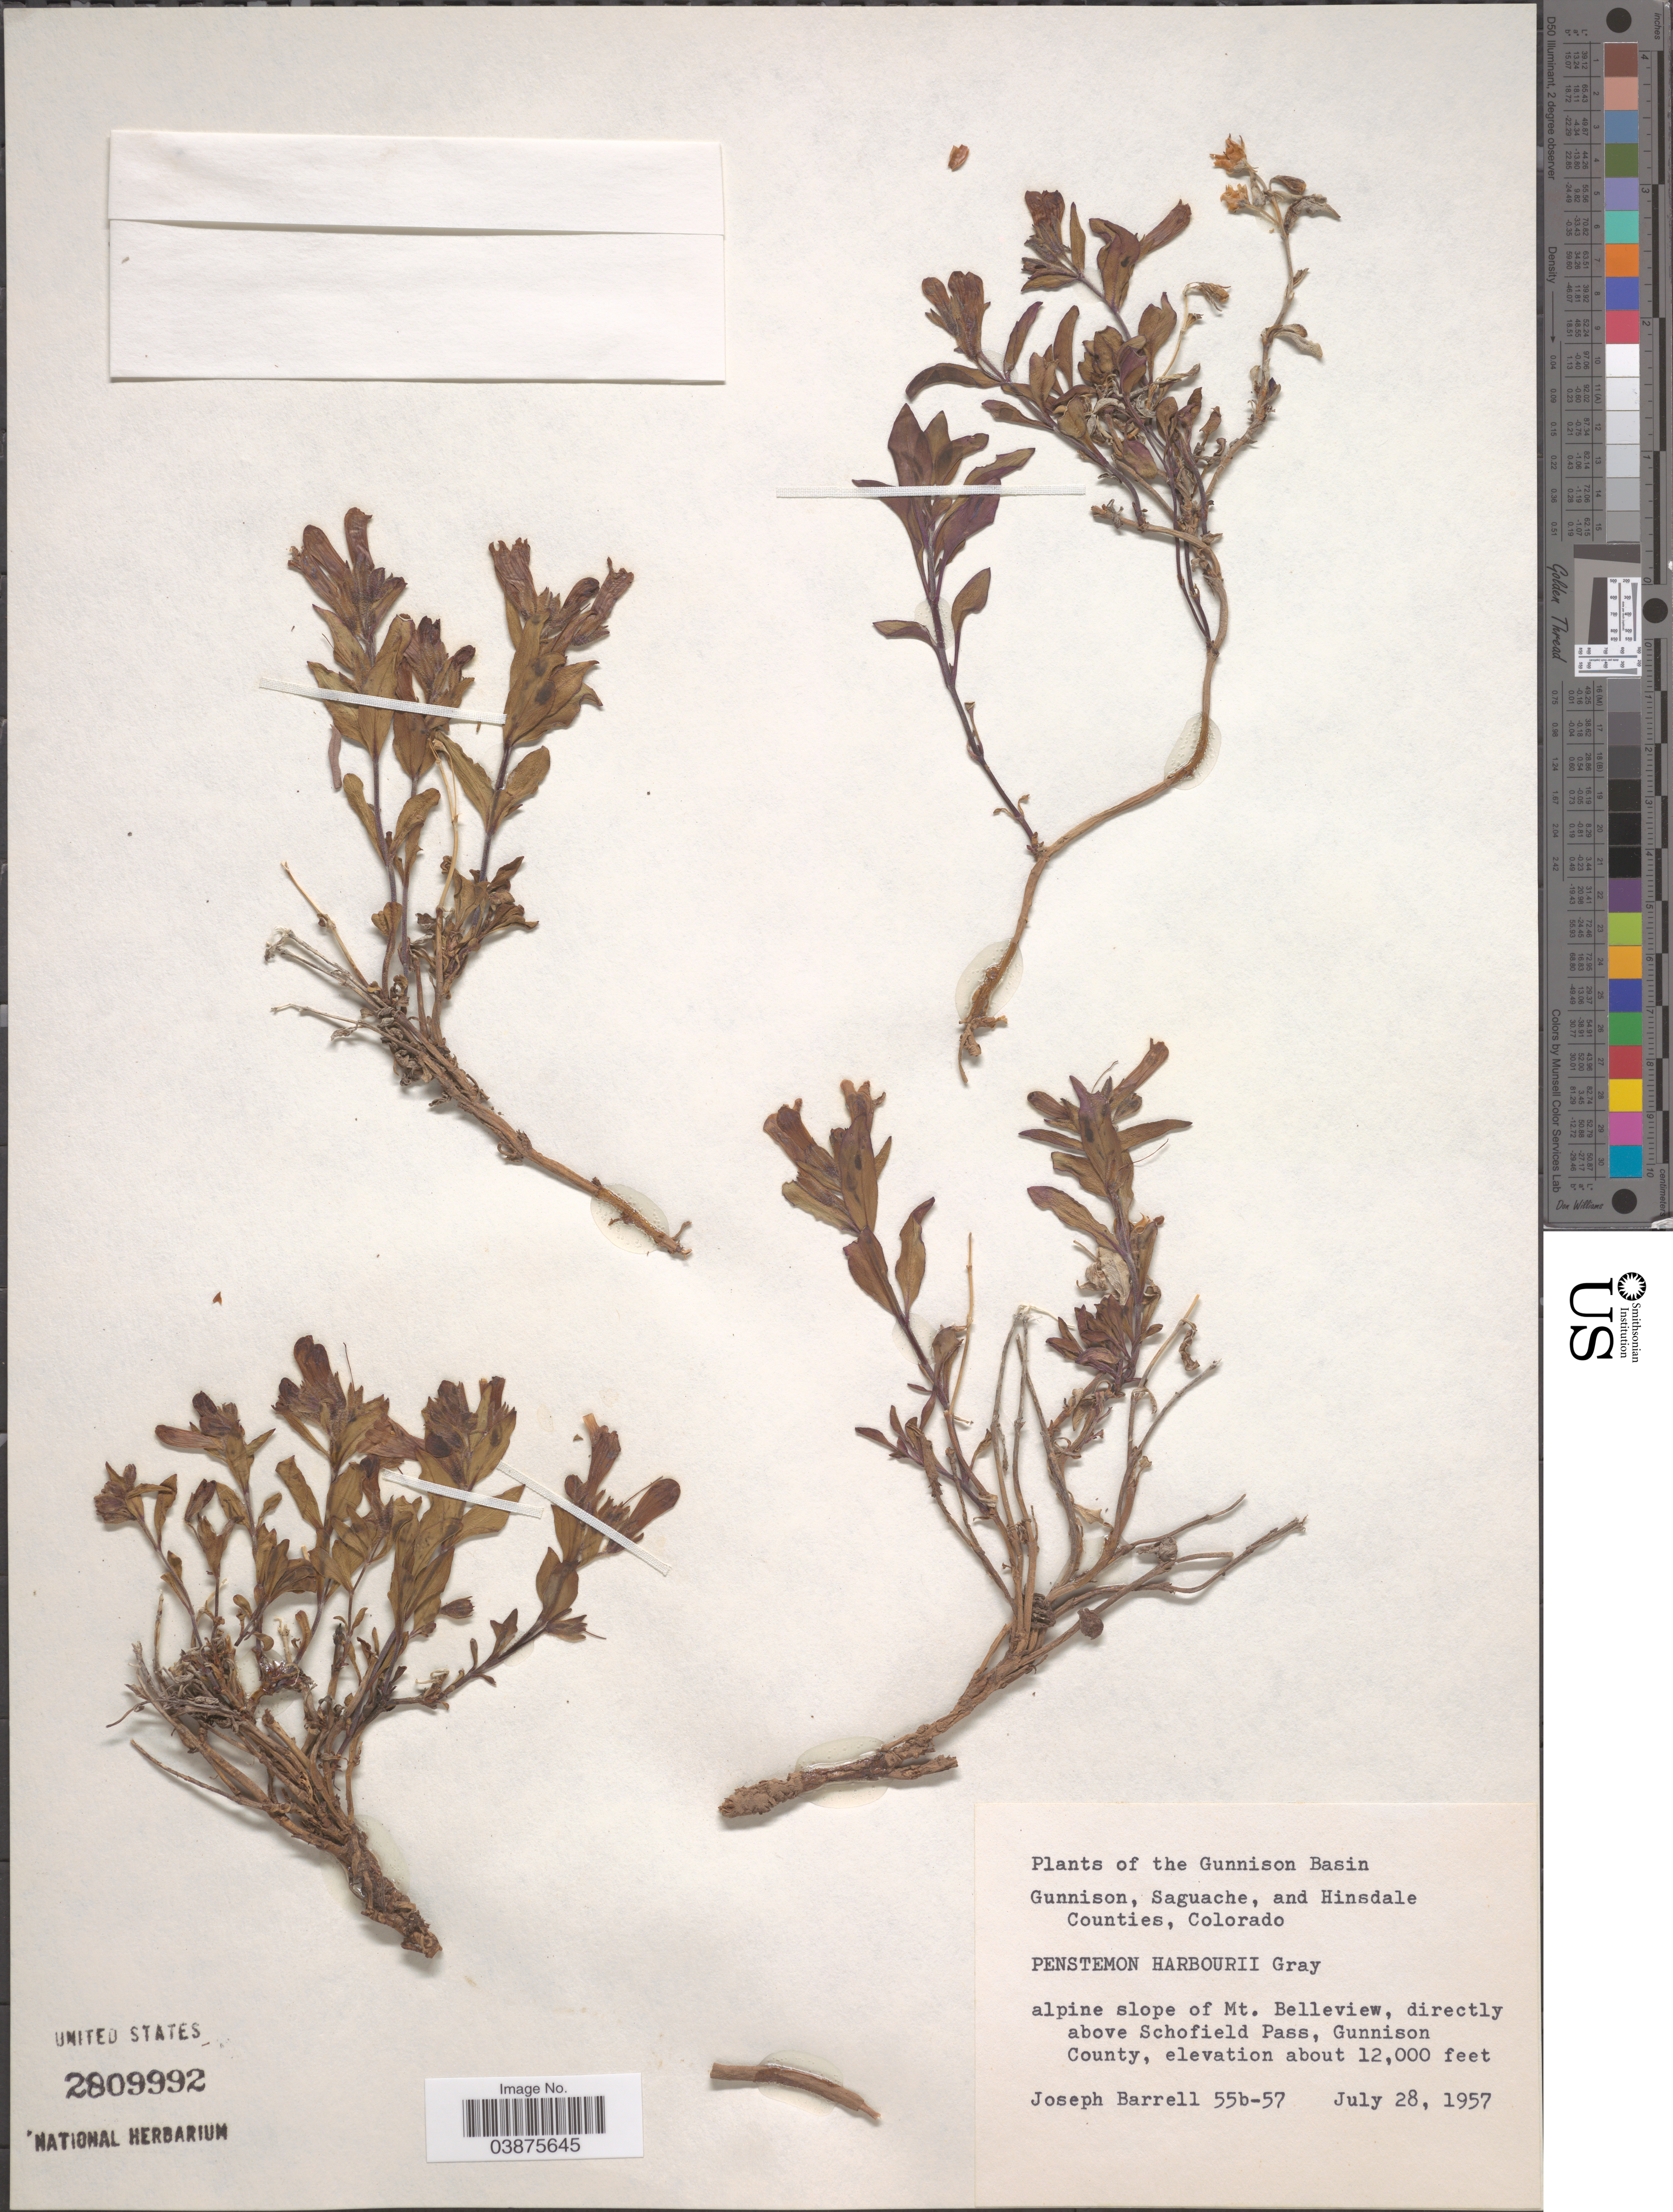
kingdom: Plantae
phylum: Tracheophyta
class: Magnoliopsida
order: Lamiales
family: Plantaginaceae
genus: Penstemon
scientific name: Penstemon harbourii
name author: A. Gray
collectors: J. Barrell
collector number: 55b-57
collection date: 1957-07-28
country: United States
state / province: Colorado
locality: Gunnison Basin. Alpine slope of Mt. Belleview, directly above Schofield Pass, Gunnison County.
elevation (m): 3658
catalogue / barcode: US 2809992